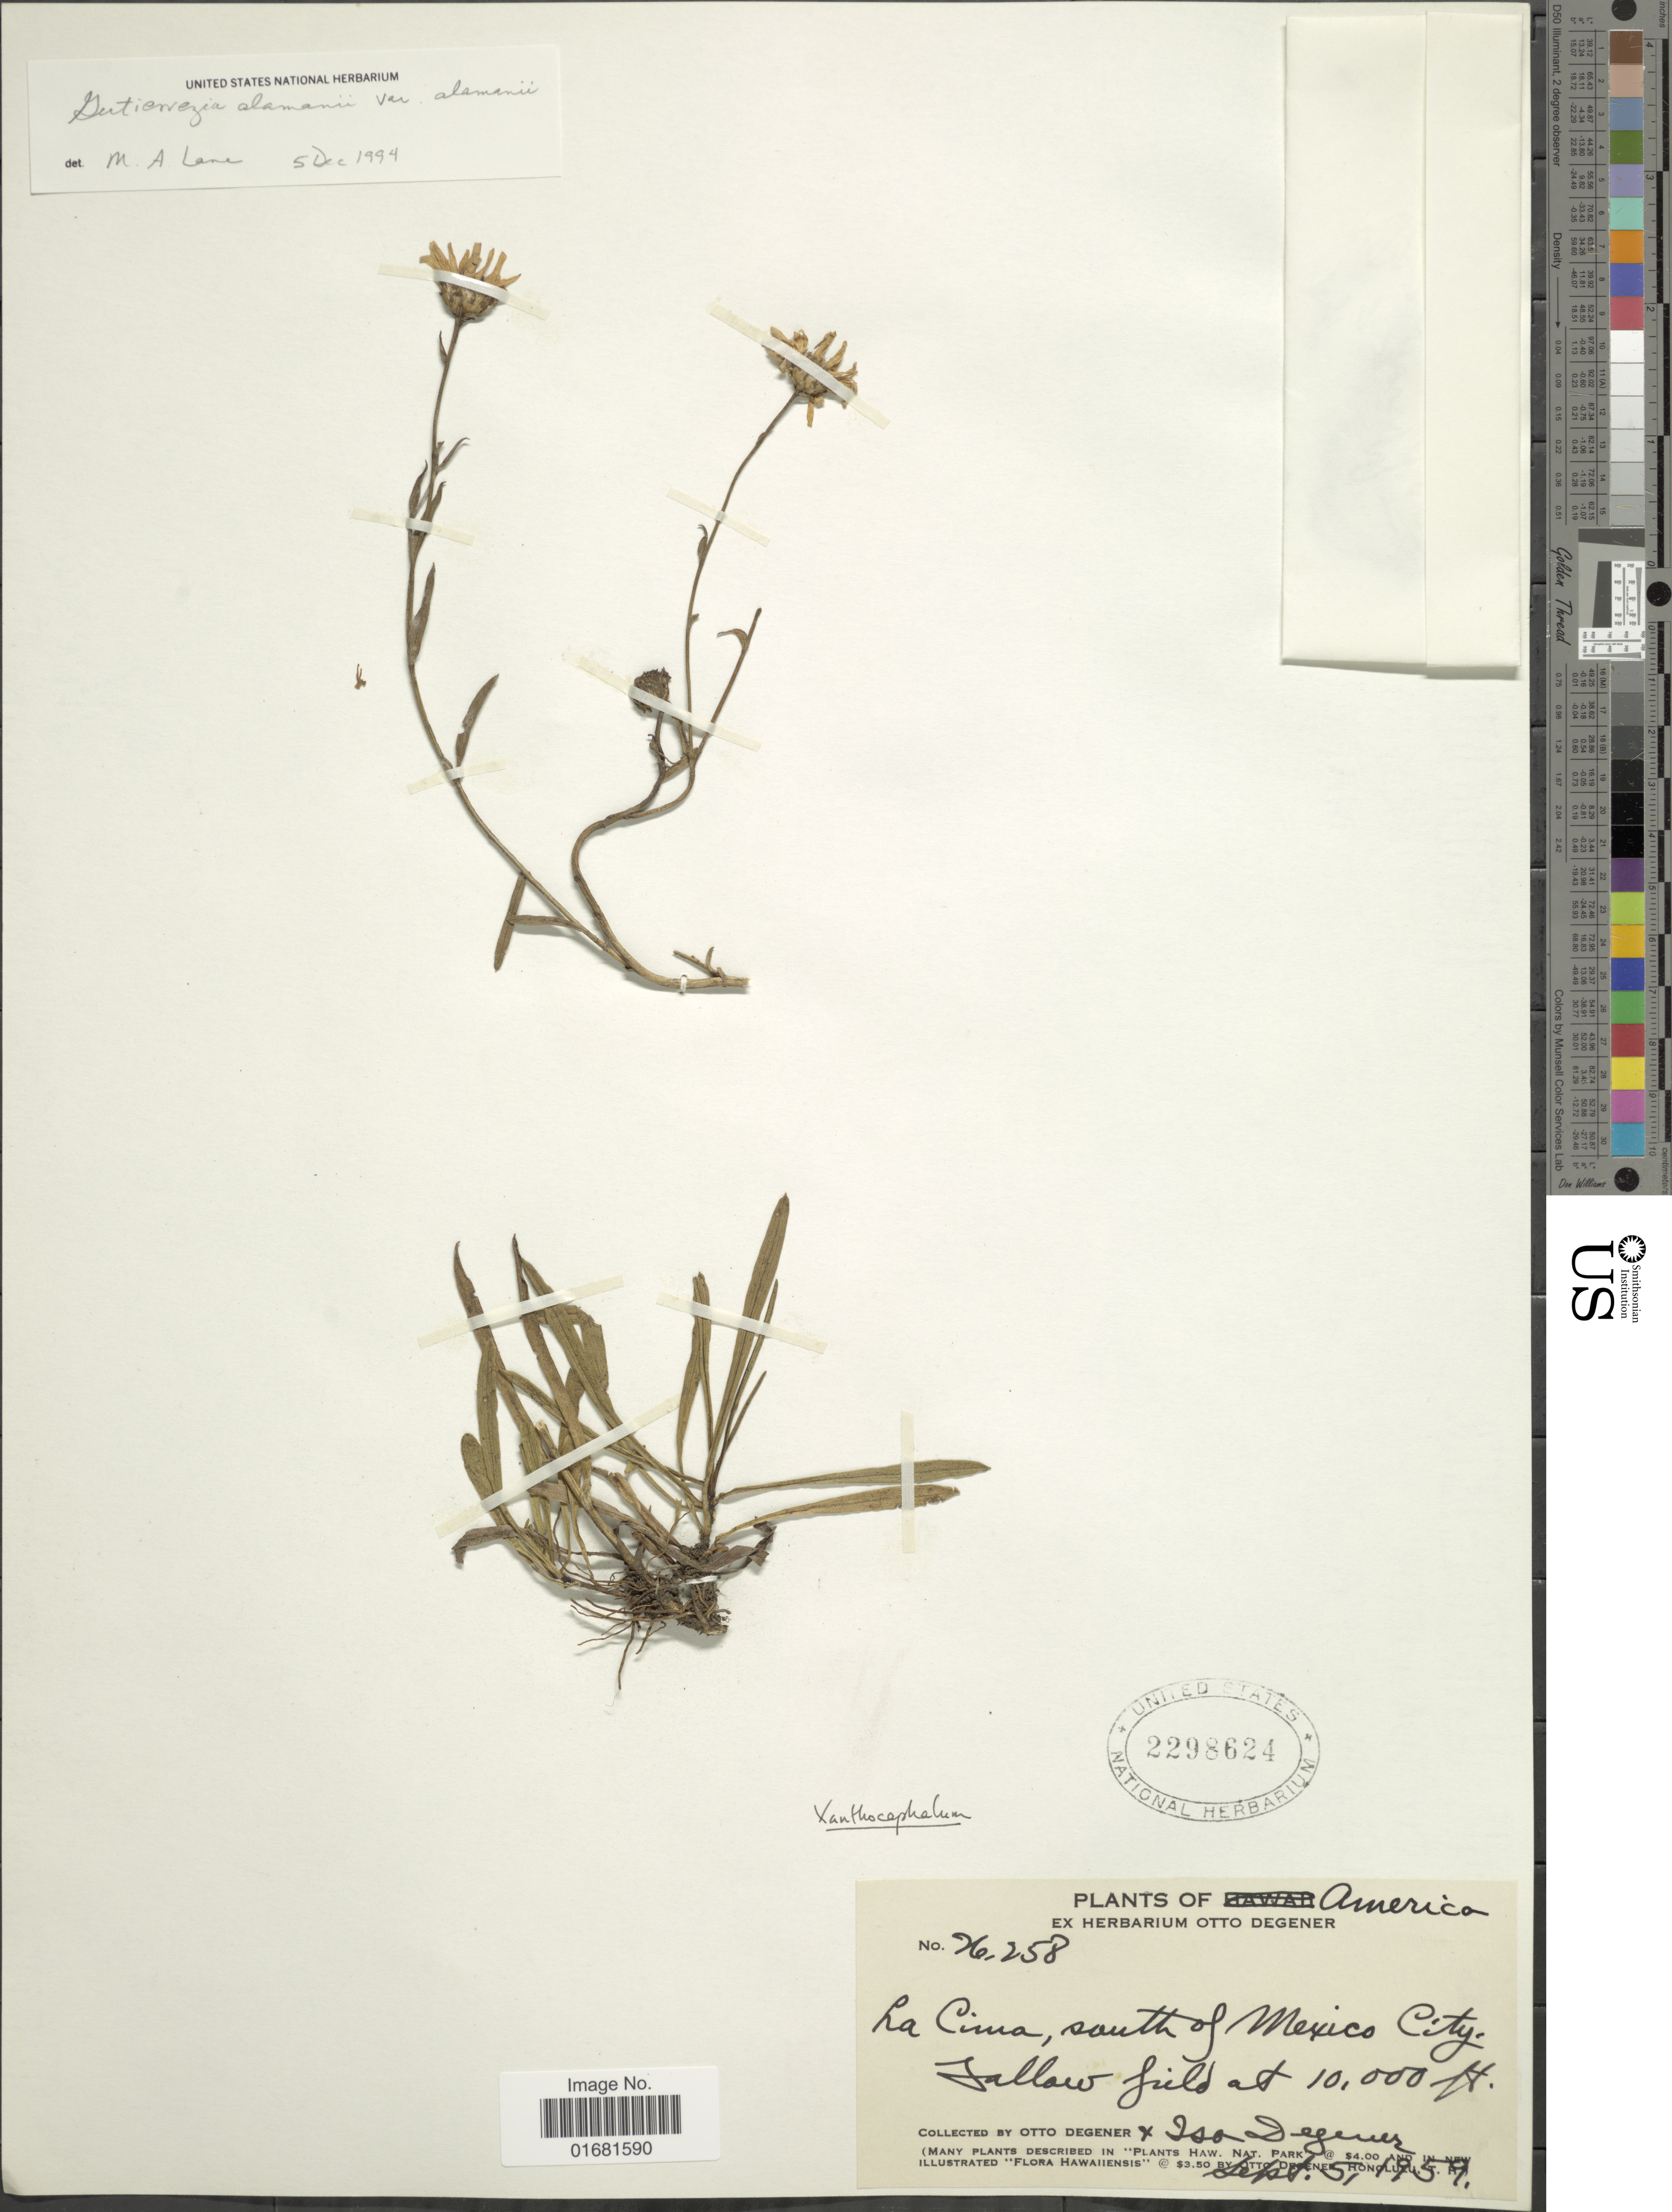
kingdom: Plantae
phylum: Tracheophyta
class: Magnoliopsida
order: Asterales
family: Asteraceae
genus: Gutierrezia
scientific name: Gutierrezia alamanii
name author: A. Gray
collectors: O. Degener & I. Degener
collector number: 26258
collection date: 1959-09-05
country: Mexico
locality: America. La Cima, south of Mexico City. Fallow field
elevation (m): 305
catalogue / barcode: US 2298624